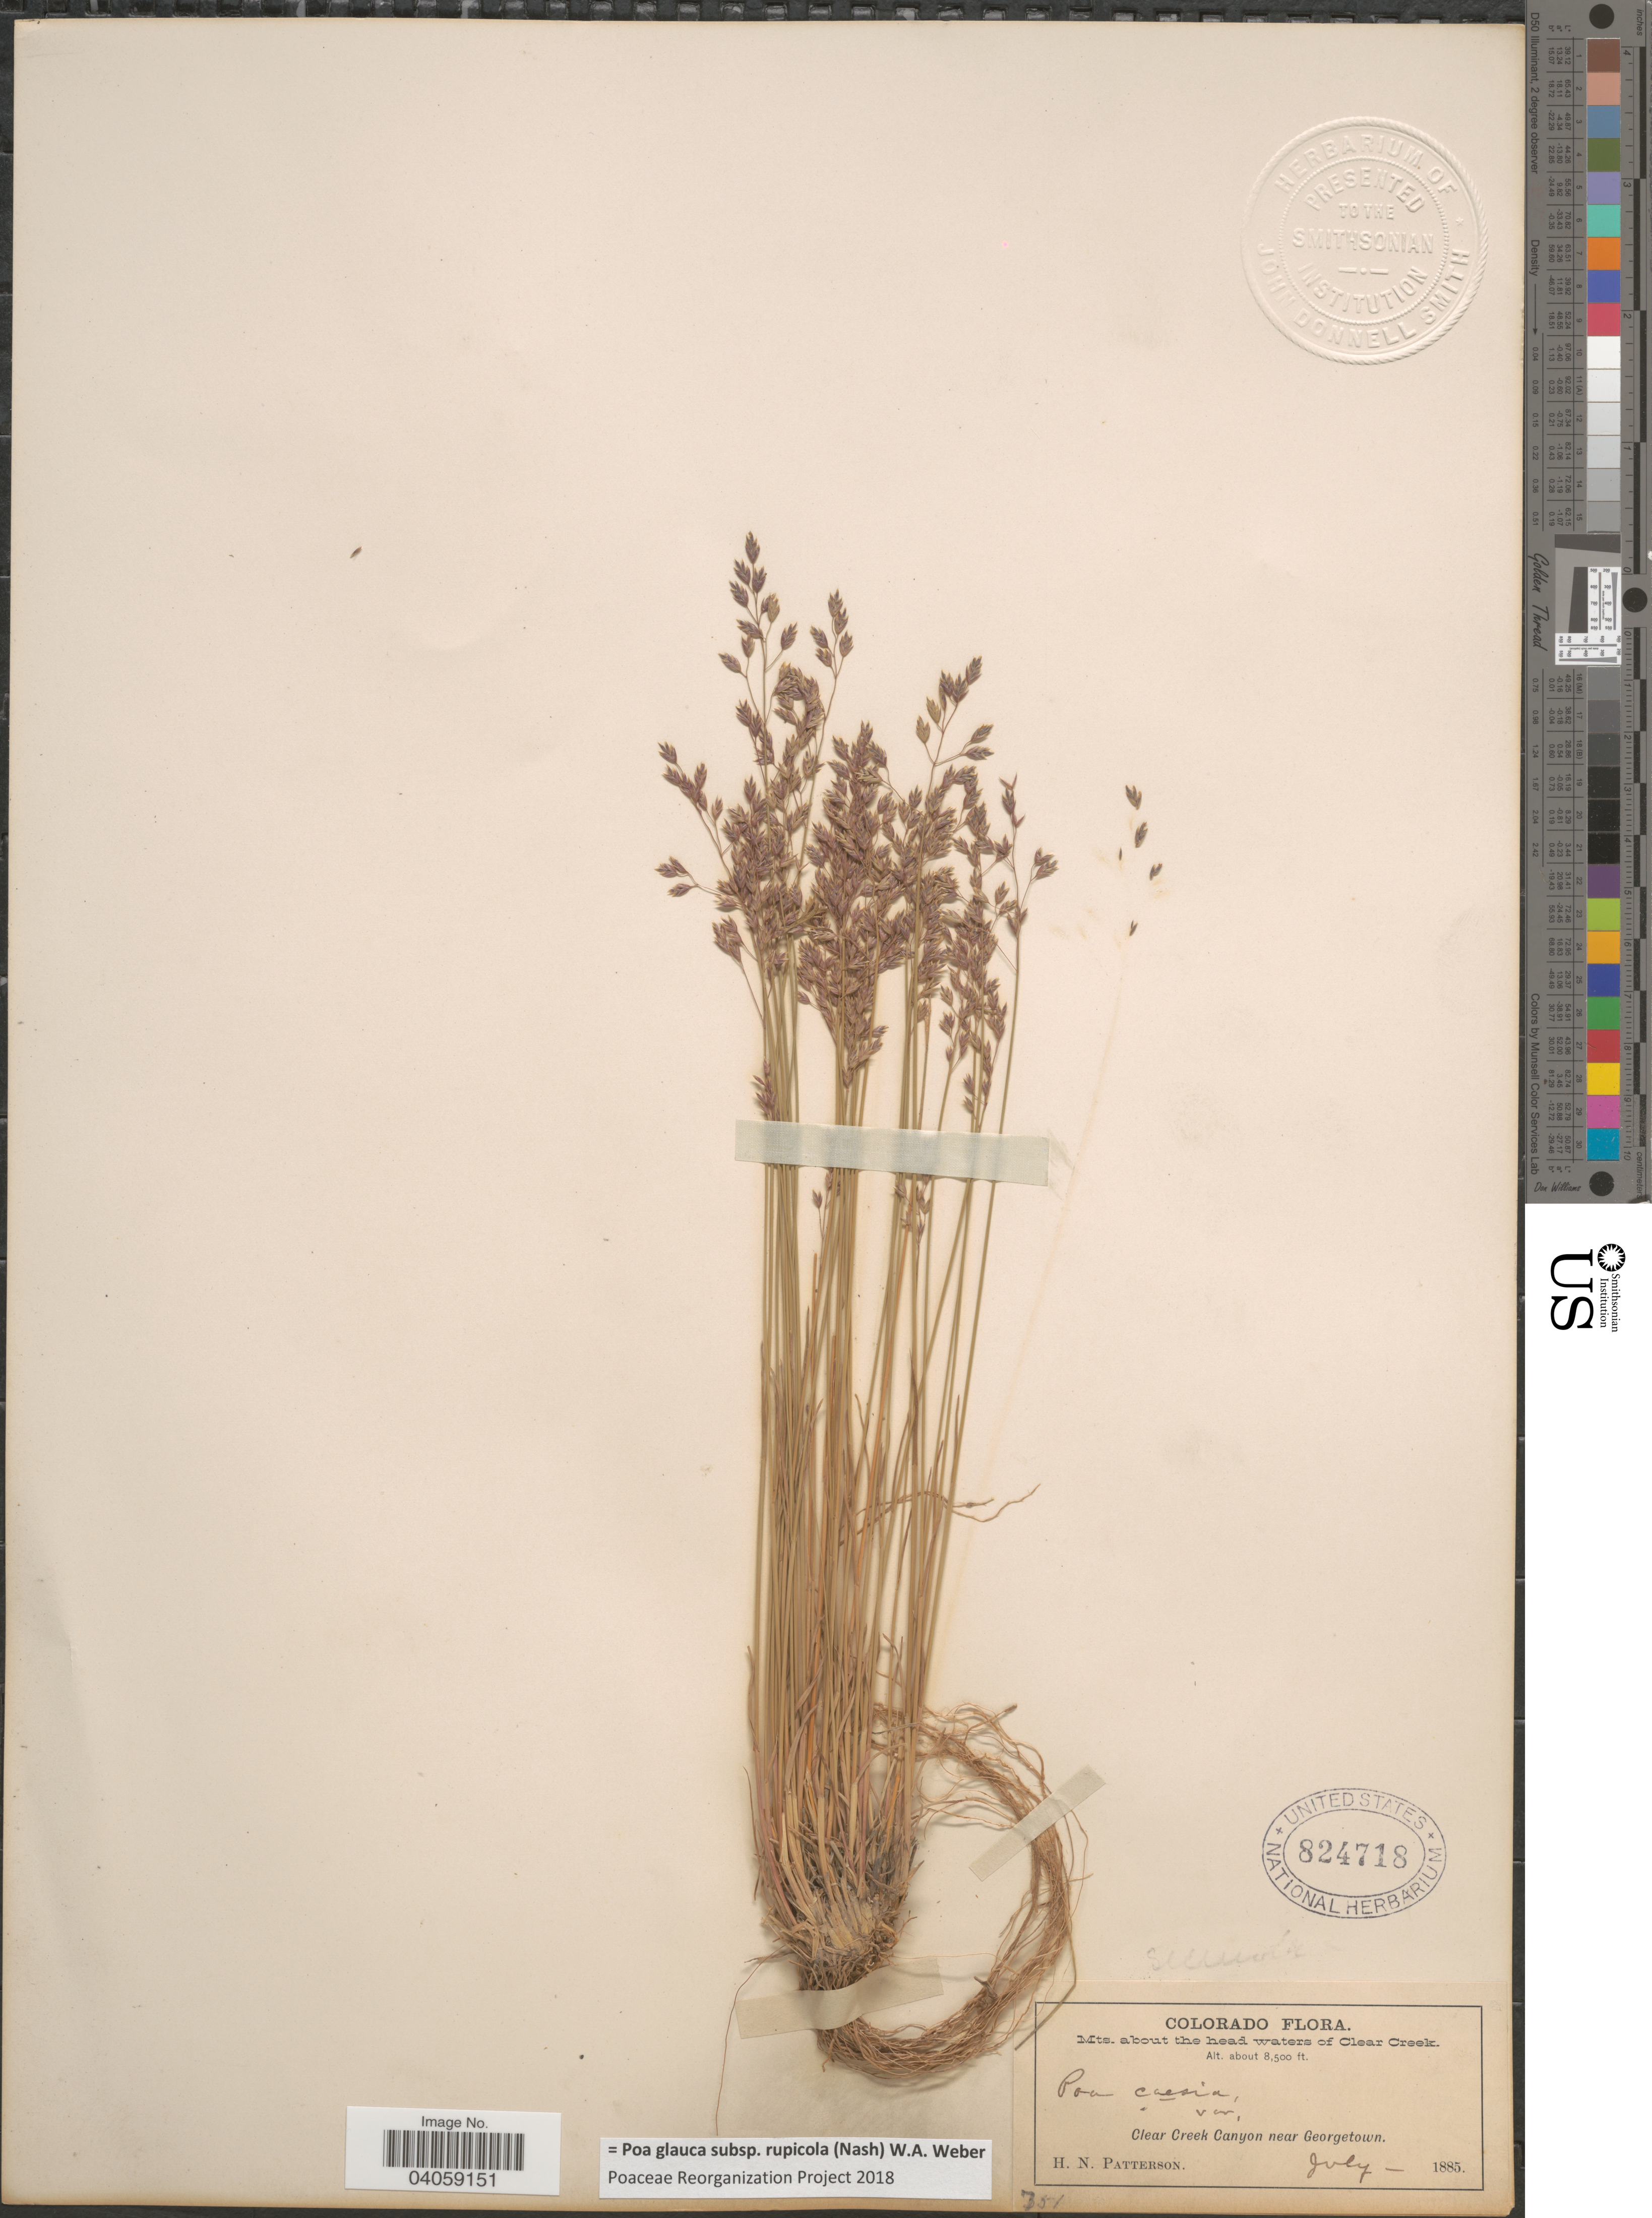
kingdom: Plantae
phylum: Tracheophyta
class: Liliopsida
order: Poales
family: Poaceae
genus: Poa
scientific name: Poa glauca subsp. rupicola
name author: (Nash) W.A. Weber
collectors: H. N. Patterson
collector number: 351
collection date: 1885-07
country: United States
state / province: Colorado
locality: Mts. about the head waters of Clear Creek. Clear Creek Canyon near Georgetown.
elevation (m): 2591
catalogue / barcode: US 824718